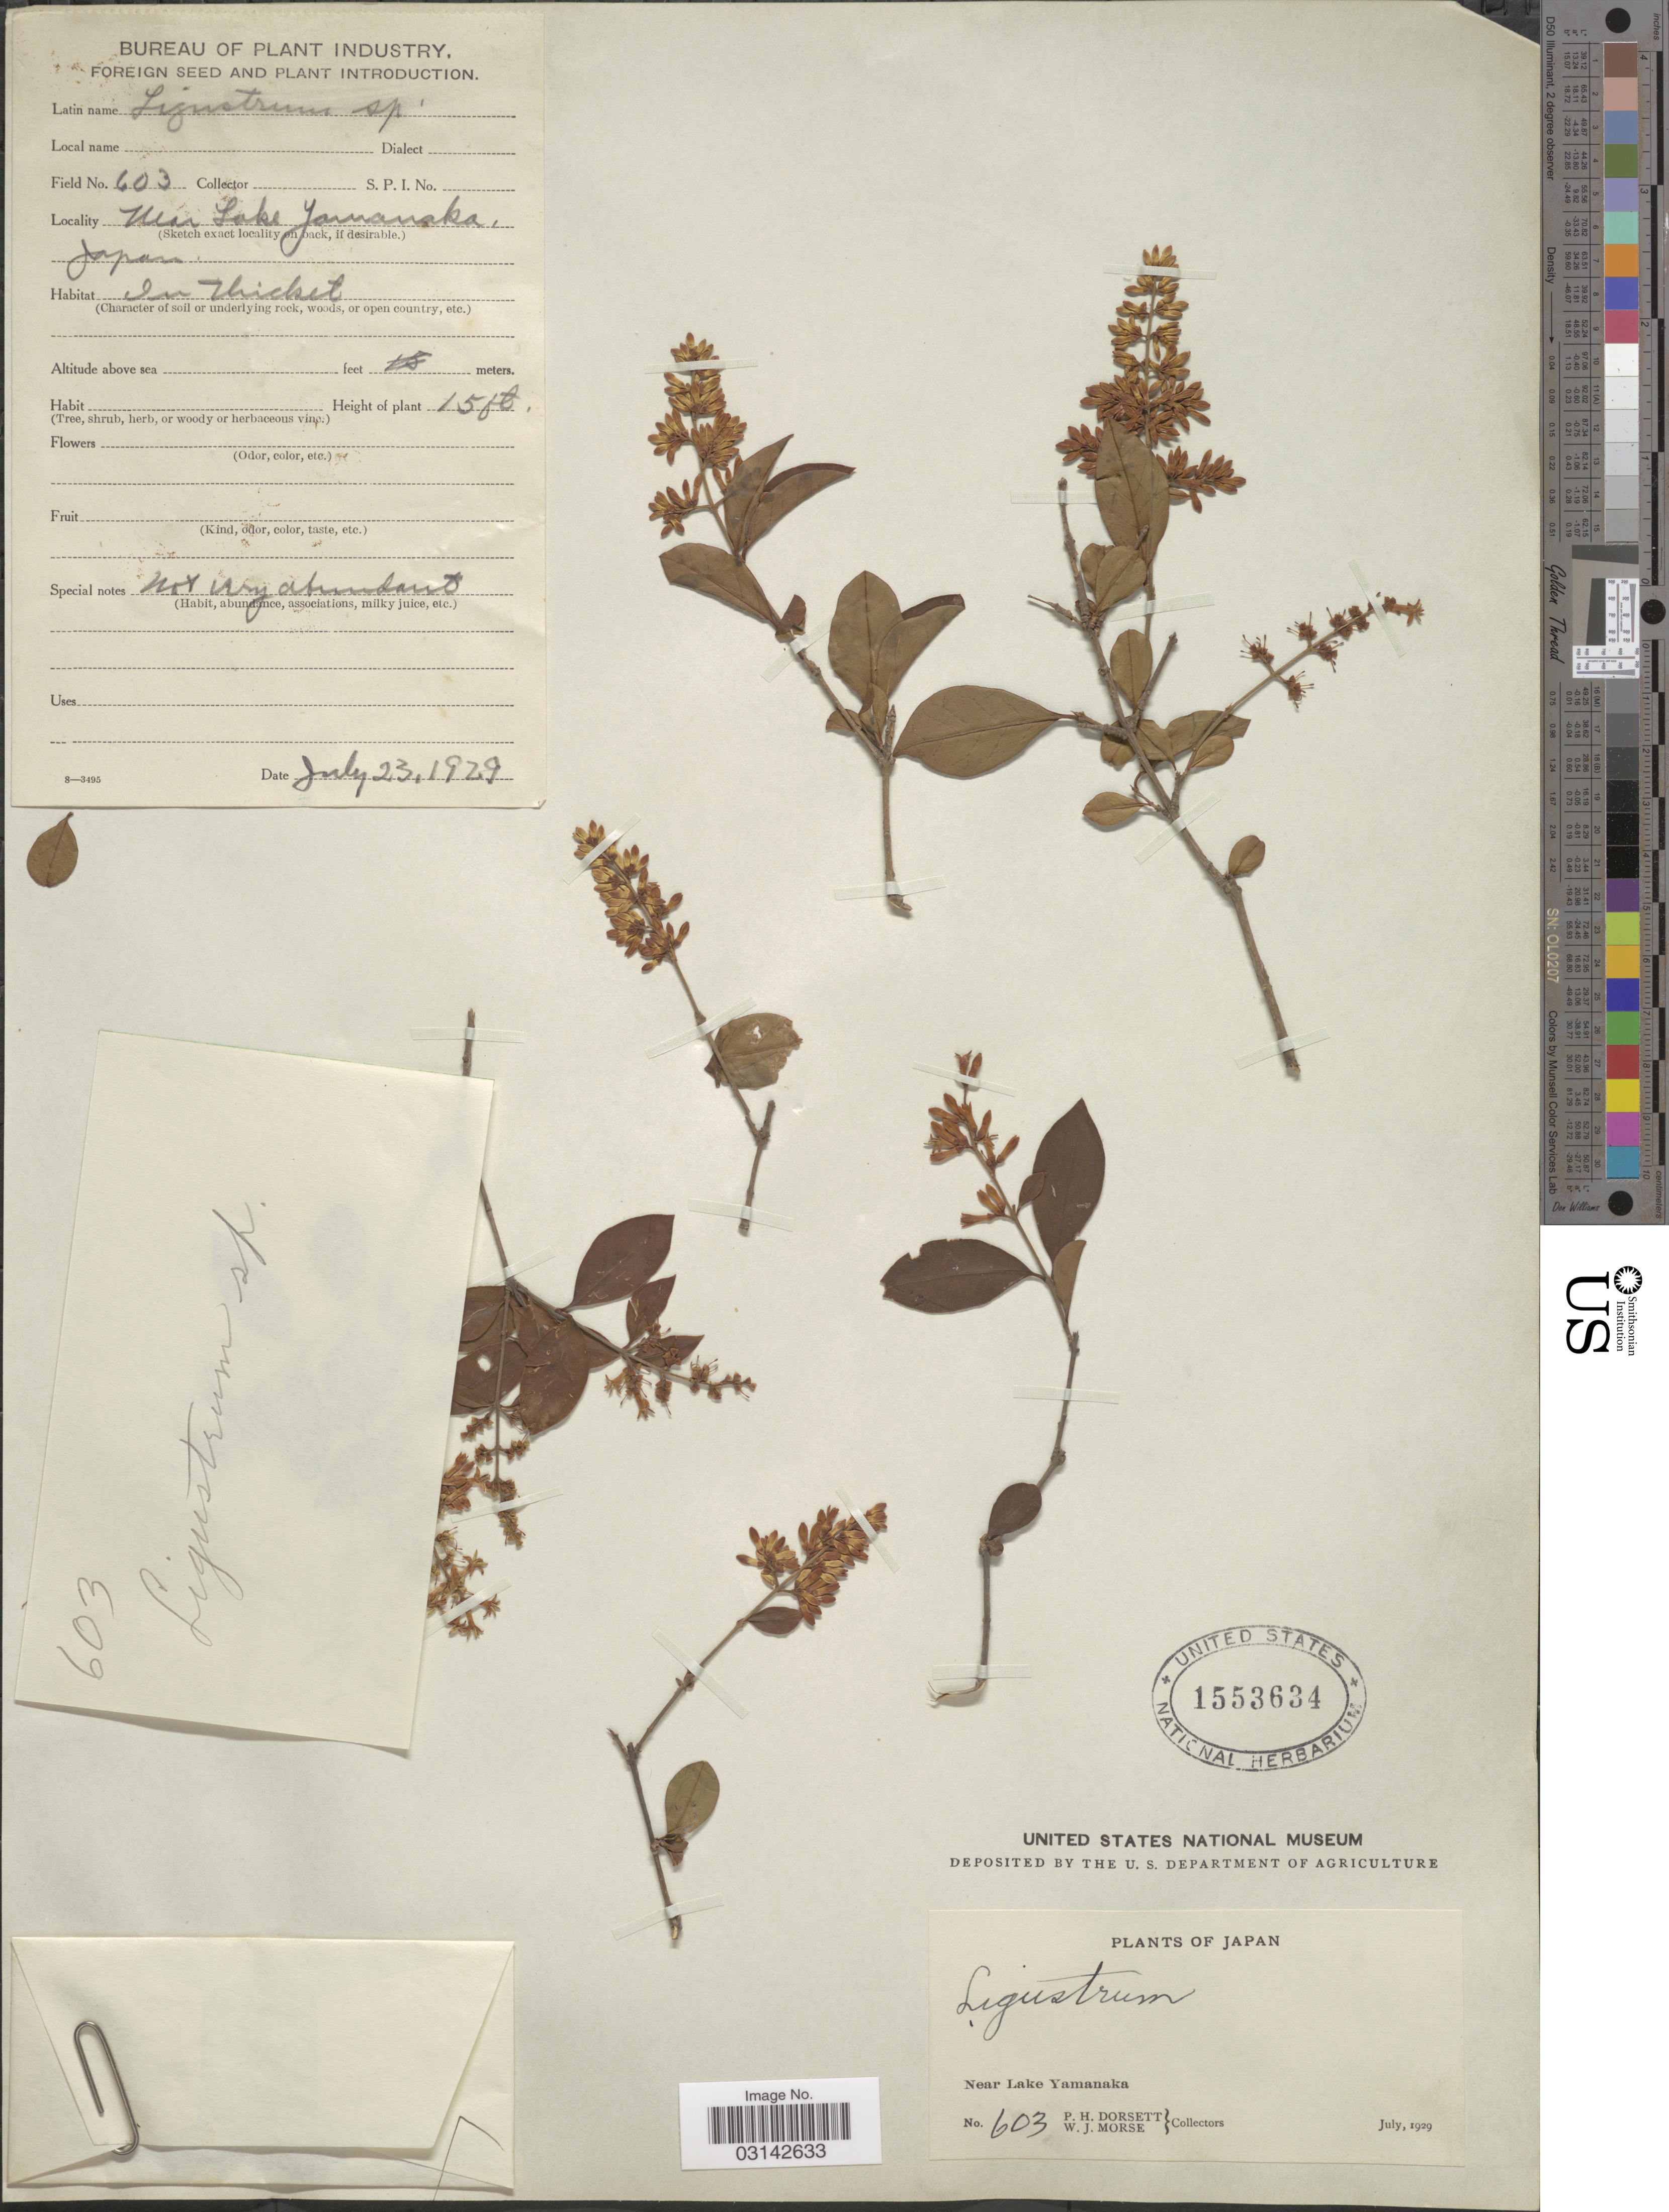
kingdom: Plantae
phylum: Tracheophyta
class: Magnoliopsida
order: Lamiales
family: Oleaceae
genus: Ligustrum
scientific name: Ligustrum sp.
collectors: P. H. Dorsett & W. J. Morse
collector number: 603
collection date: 1929-07-23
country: Japan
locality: Near Lake Yamanaka.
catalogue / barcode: US 1553634